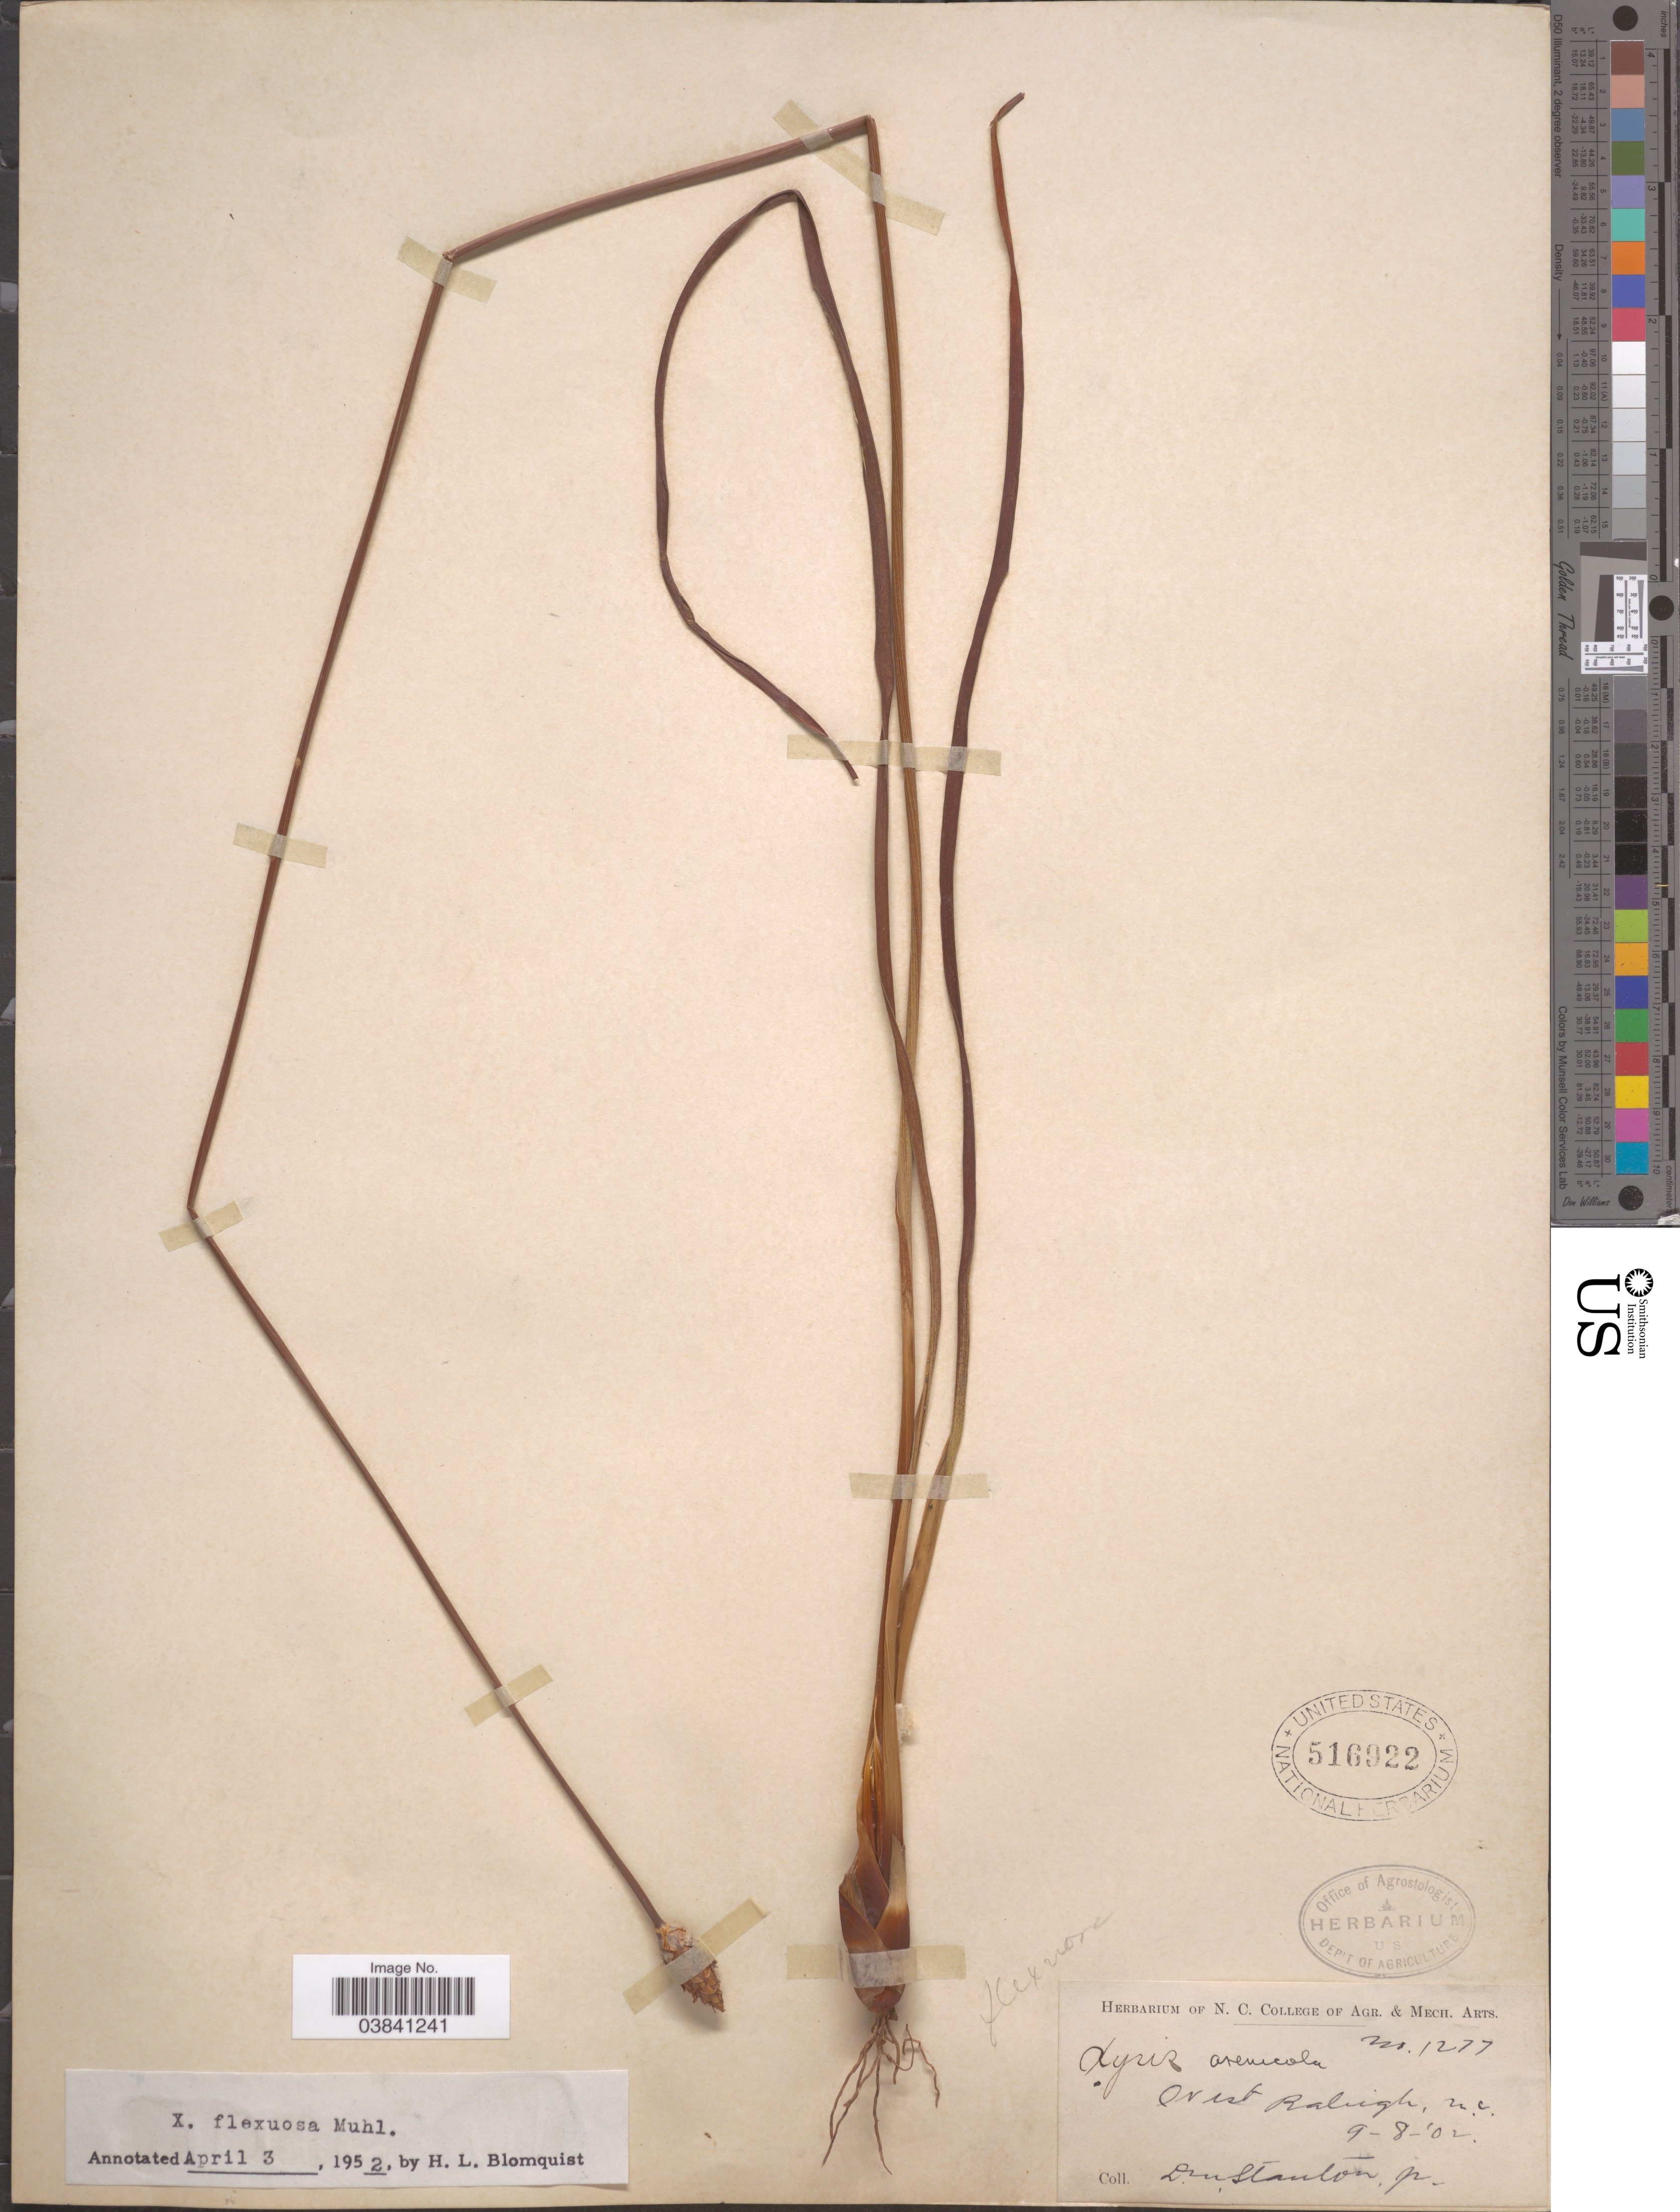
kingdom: Plantae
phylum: Tracheophyta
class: Liliopsida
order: Poales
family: Xyridaceae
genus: Xyris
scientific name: Xyris caroliniana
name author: Walter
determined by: Strong, Mark T., (BOT), Smithsonian Institution - National Museum of Natural History (UNITED STATES)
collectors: D. Stanton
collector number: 1277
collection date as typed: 9-8-'02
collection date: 1902-09-08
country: United States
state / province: North Carolina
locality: West Raleigh.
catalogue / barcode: US 516922